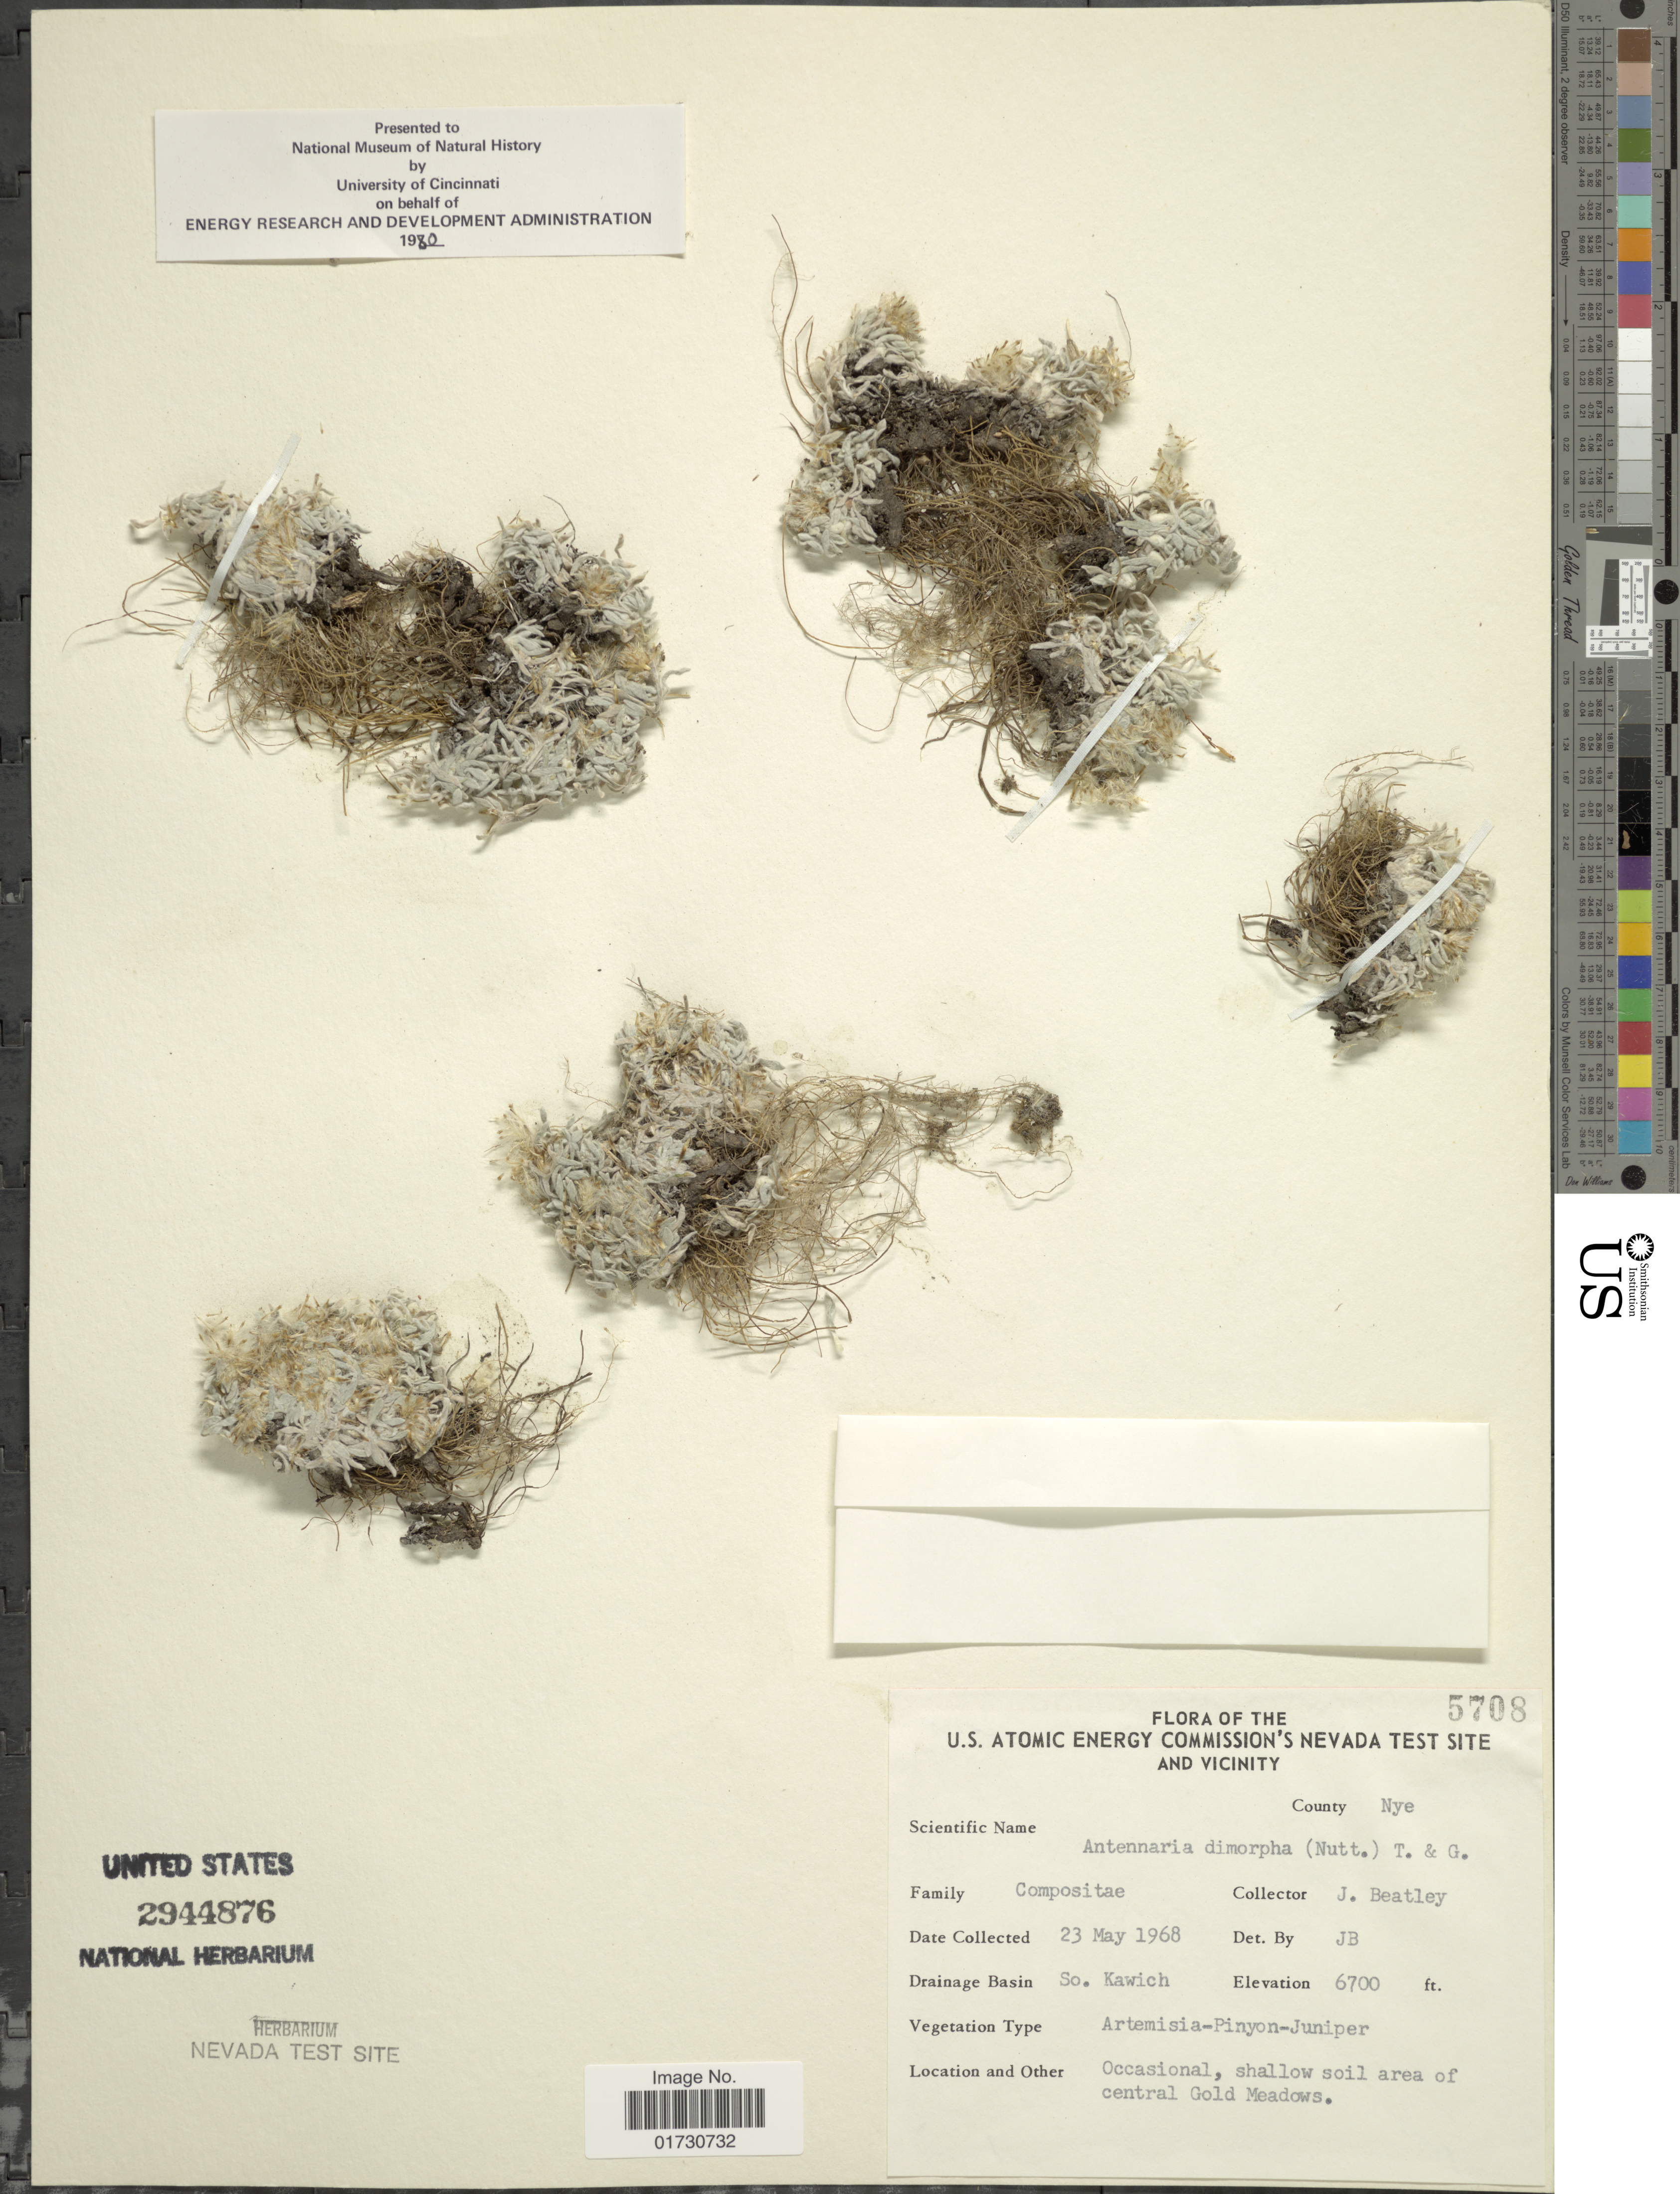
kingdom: Plantae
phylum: Tracheophyta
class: Magnoliopsida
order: Asterales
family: Asteraceae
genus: Antennaria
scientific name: Antennaria dimorpha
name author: (Nutt.) Torr. & A. Gray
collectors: J. C. Beatley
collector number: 5708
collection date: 1968-05-23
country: United States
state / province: Nevada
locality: U. S. Atomic Energy Commission's Nevada Test Site And Vicinity, County Nye, Drainage Basin So. Kawich, Occasional, shallow soil area of central Gold Meadows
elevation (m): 2042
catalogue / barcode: US 2944876